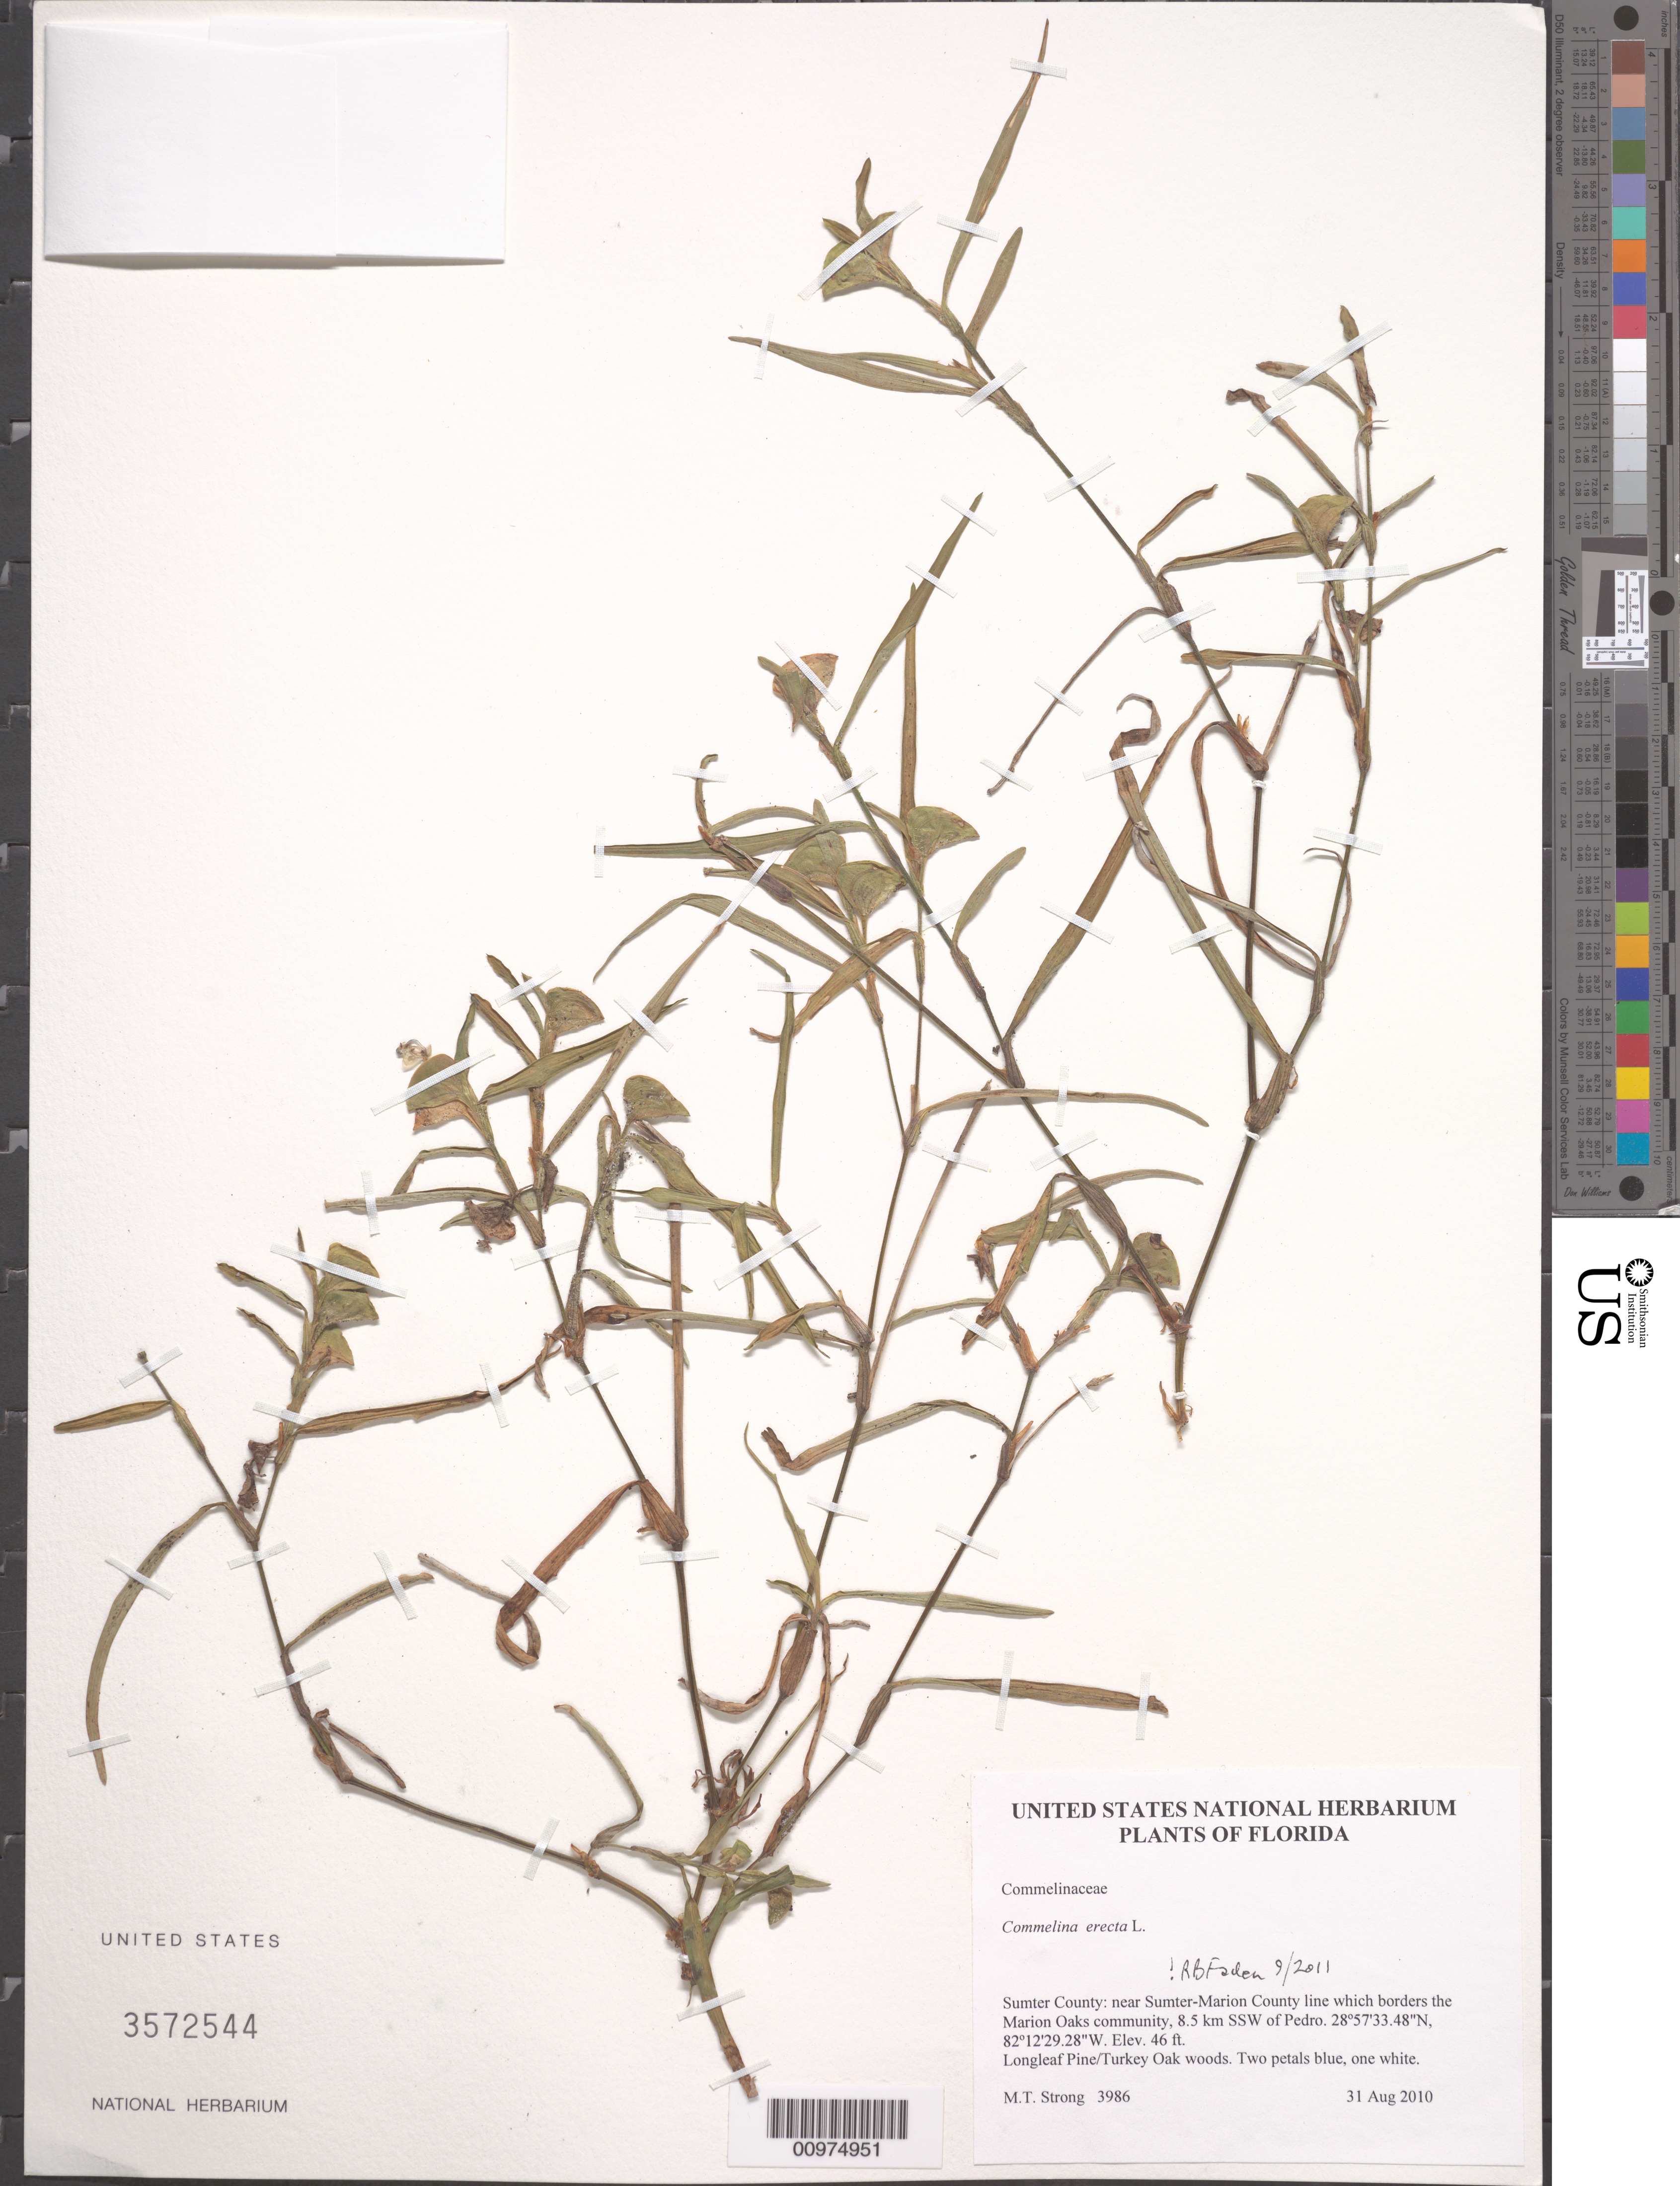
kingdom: Plantae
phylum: Tracheophyta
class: Liliopsida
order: Commelinales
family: Commelinaceae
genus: Commelina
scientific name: Commelina erecta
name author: L.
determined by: Faden, Robert B., (US), Smithsonian Institution - National Museum of Natural History (UNITED STATES)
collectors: M. T. Strong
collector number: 3986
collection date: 2010-08-31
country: United States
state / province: Florida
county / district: Sumter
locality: near Sumter-Marion County line which borders the Marion Oaks community, 8.5 km SSW of Pedro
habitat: Longleaf Pine/Turkey Oak woods.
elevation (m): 14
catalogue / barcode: US 3572544